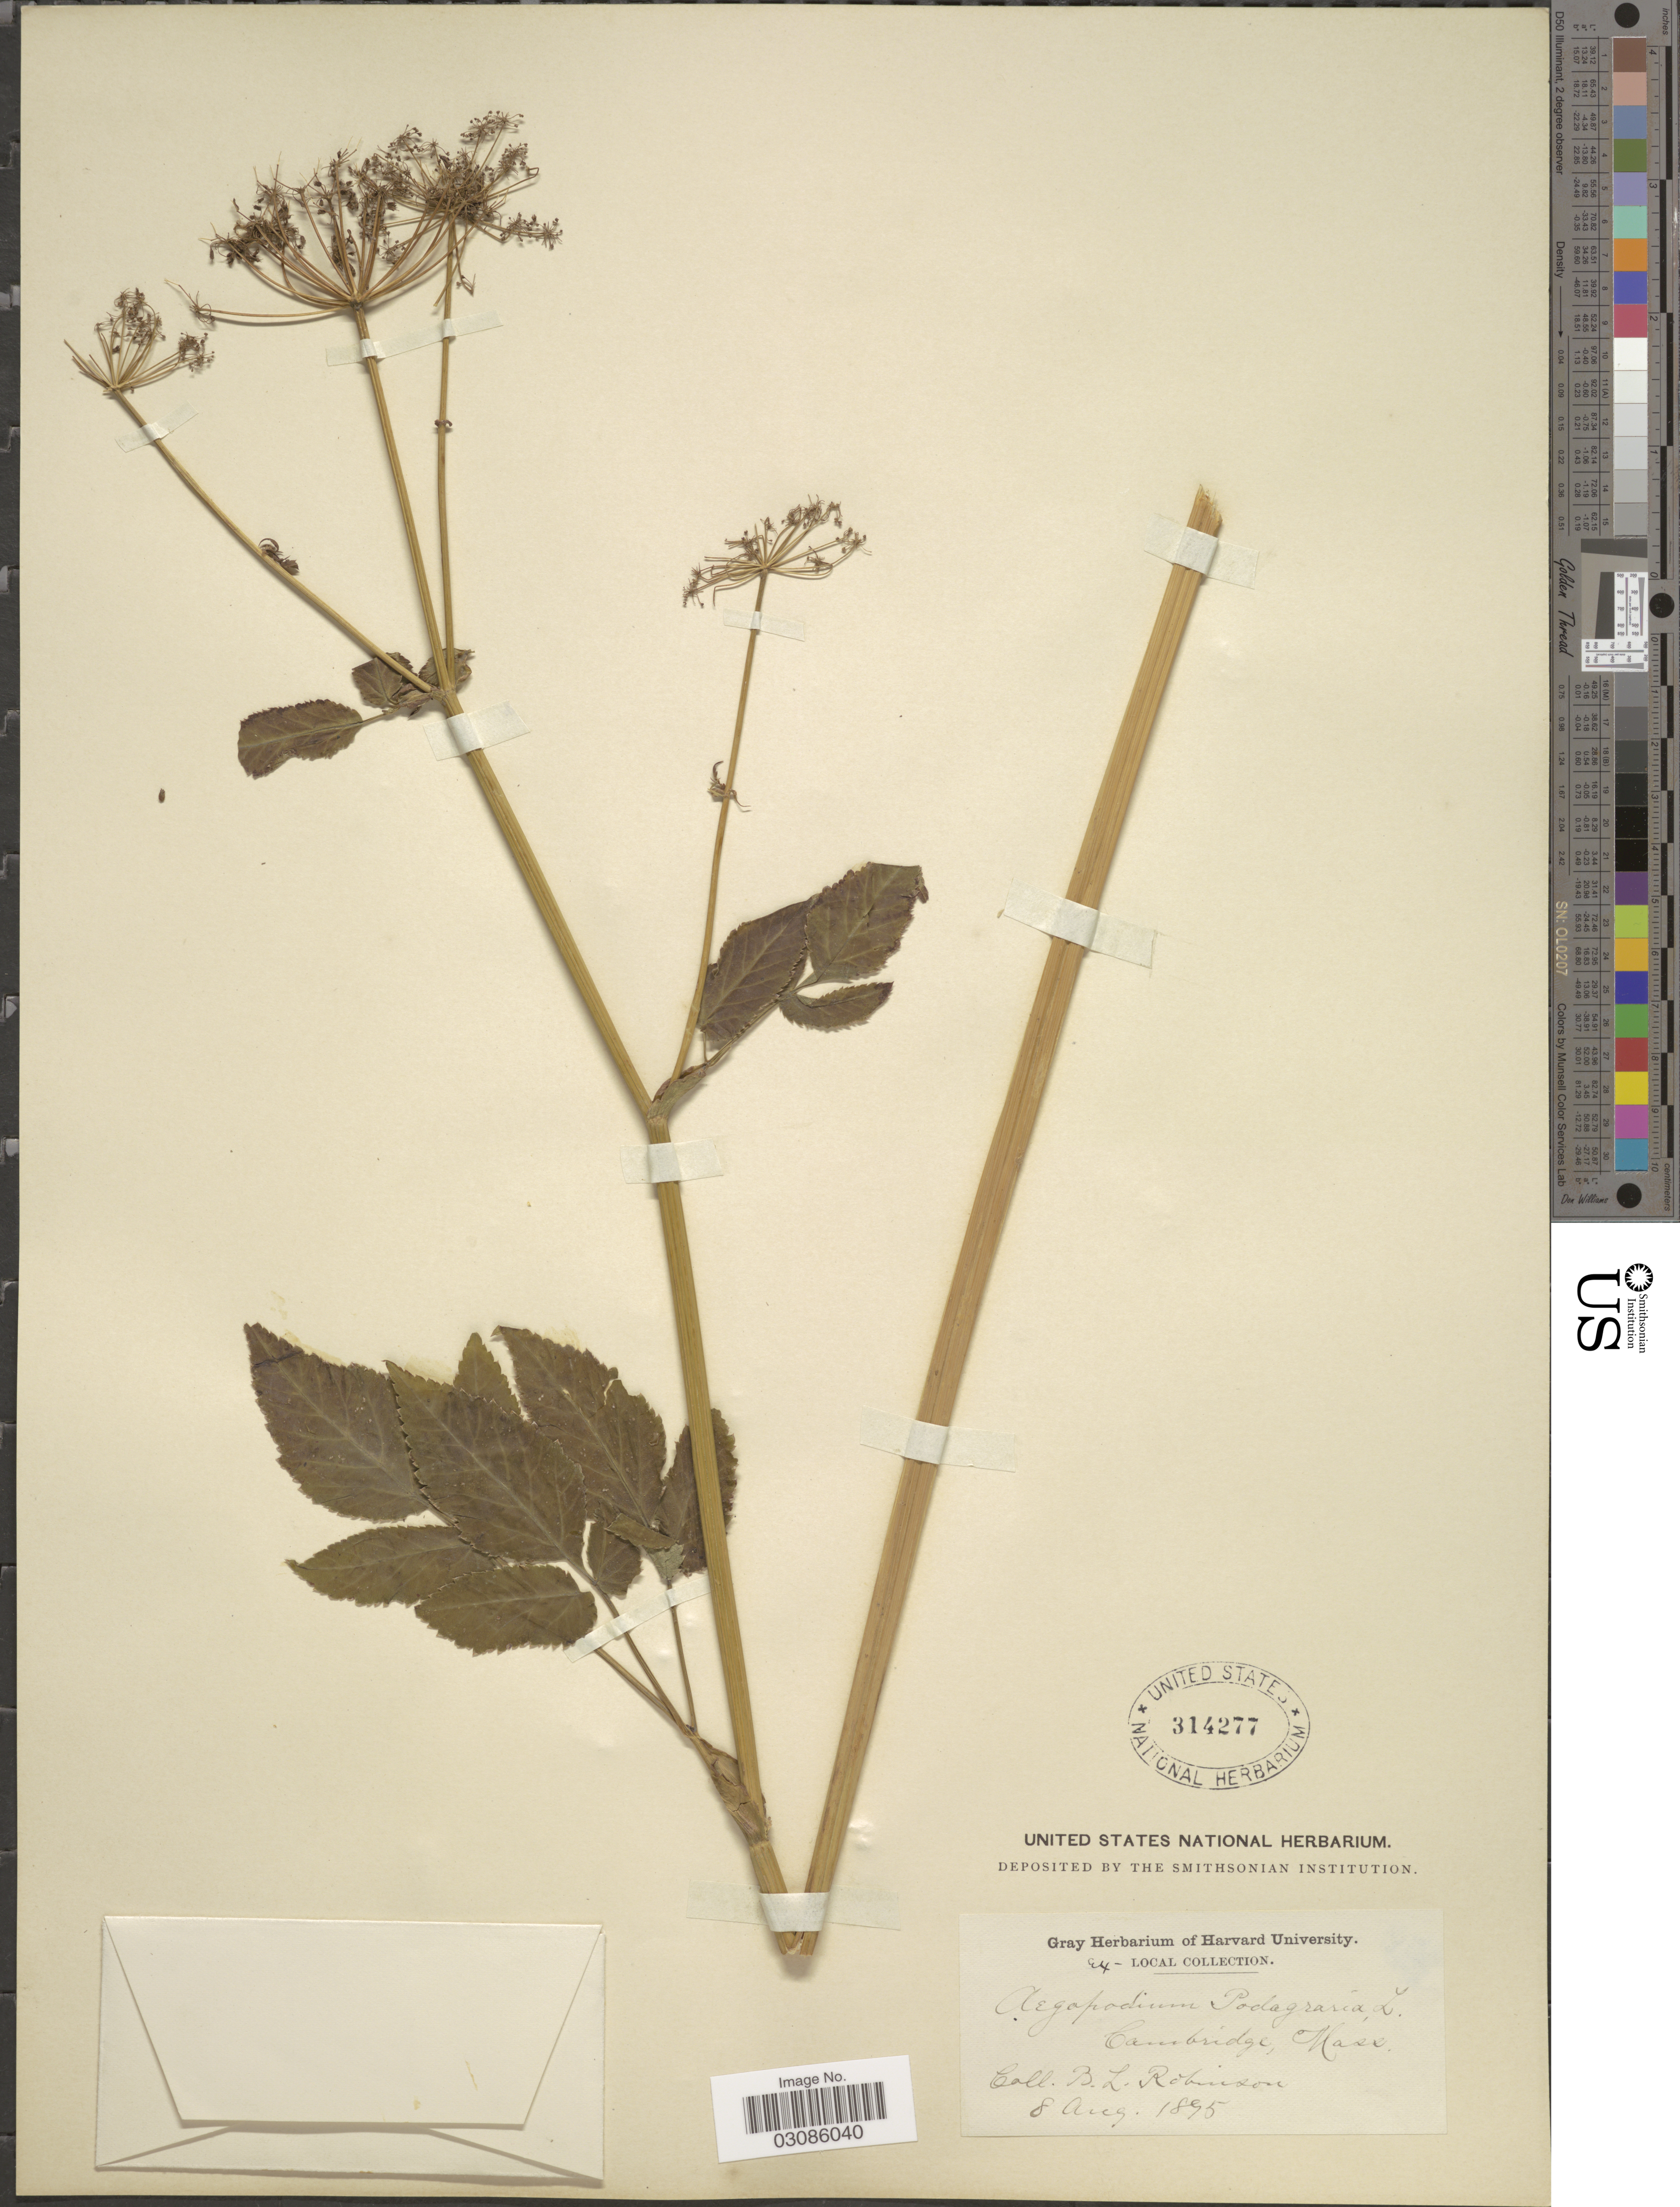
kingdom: Plantae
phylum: Tracheophyta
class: Magnoliopsida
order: Apiales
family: Apiaceae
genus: Aegopodium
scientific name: Aegopodium podagraria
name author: L.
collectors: B. L. Robinson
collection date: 1895-08-08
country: United States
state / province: Massachusetts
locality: Cambridge.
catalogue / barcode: US 314277